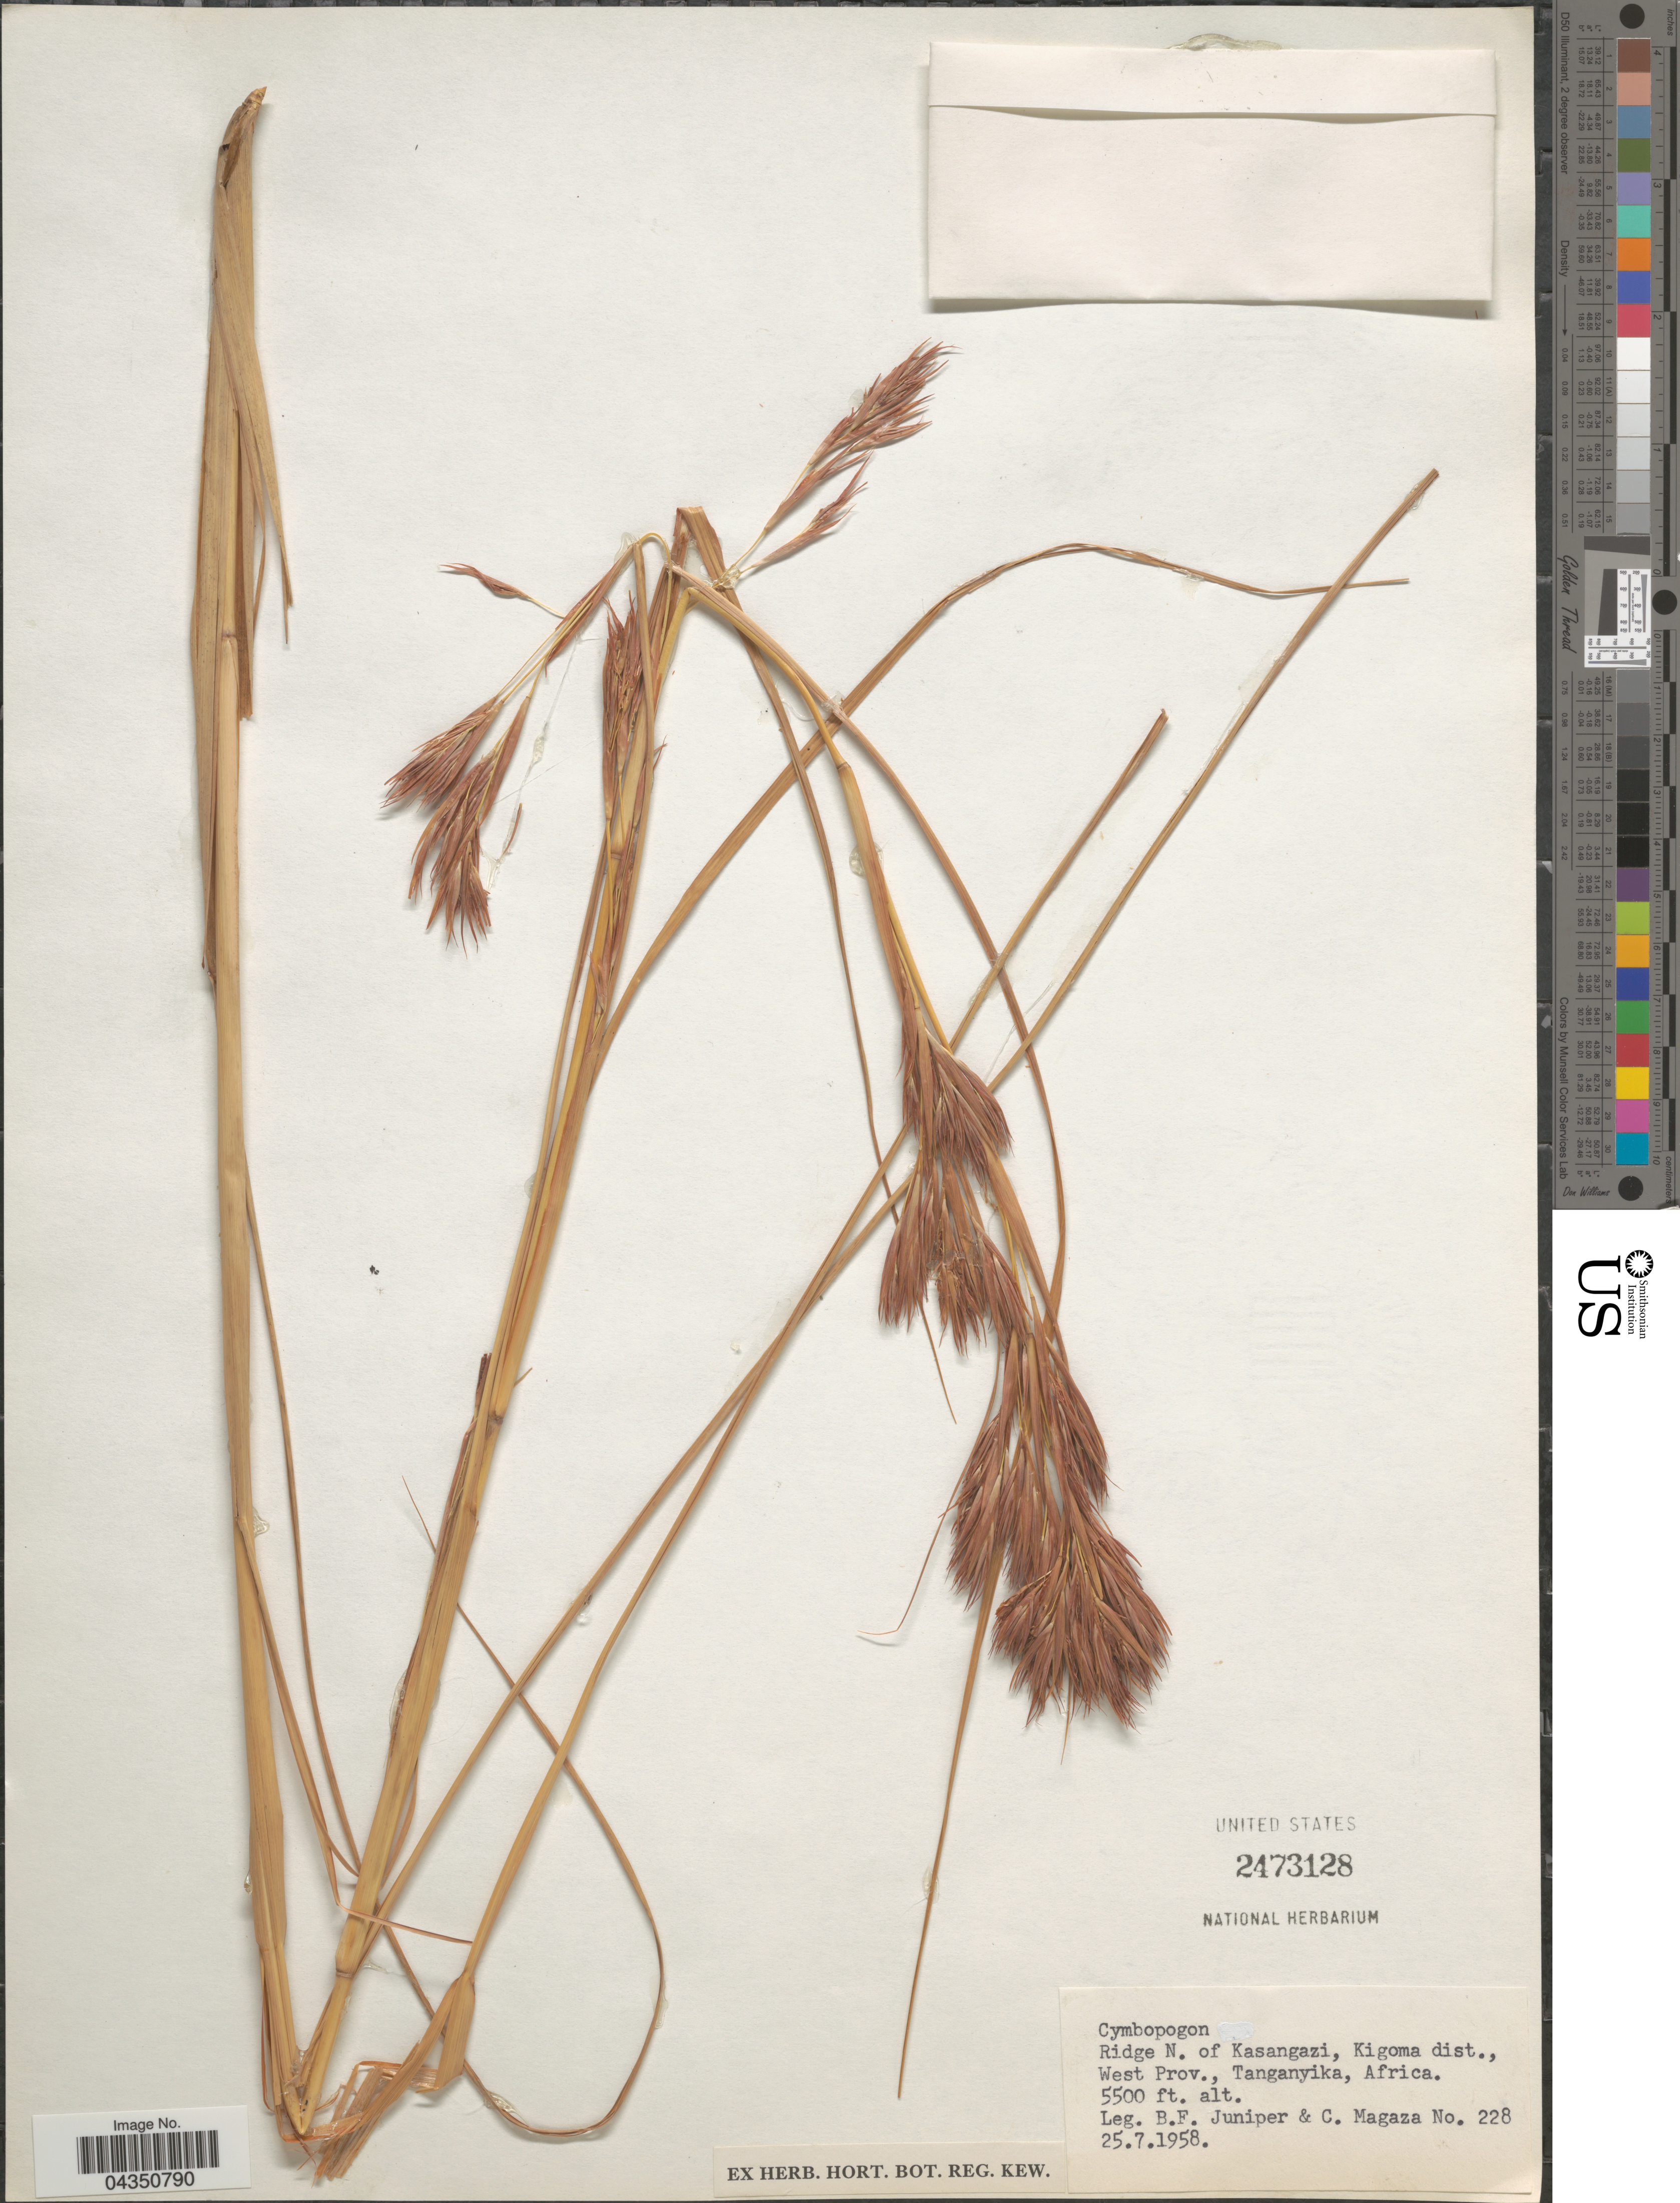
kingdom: Plantae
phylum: Tracheophyta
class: Liliopsida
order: Poales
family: Poaceae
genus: Cymbopogon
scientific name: Cymbopogon sp.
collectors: B. Juniper & C. Magaza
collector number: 228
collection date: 1958-07-25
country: Tanzania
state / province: Kigoma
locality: Ridge N. of Kasangazi, Kigoma dist., West Prov., Tanganyika.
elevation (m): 1676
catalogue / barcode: US 2473128